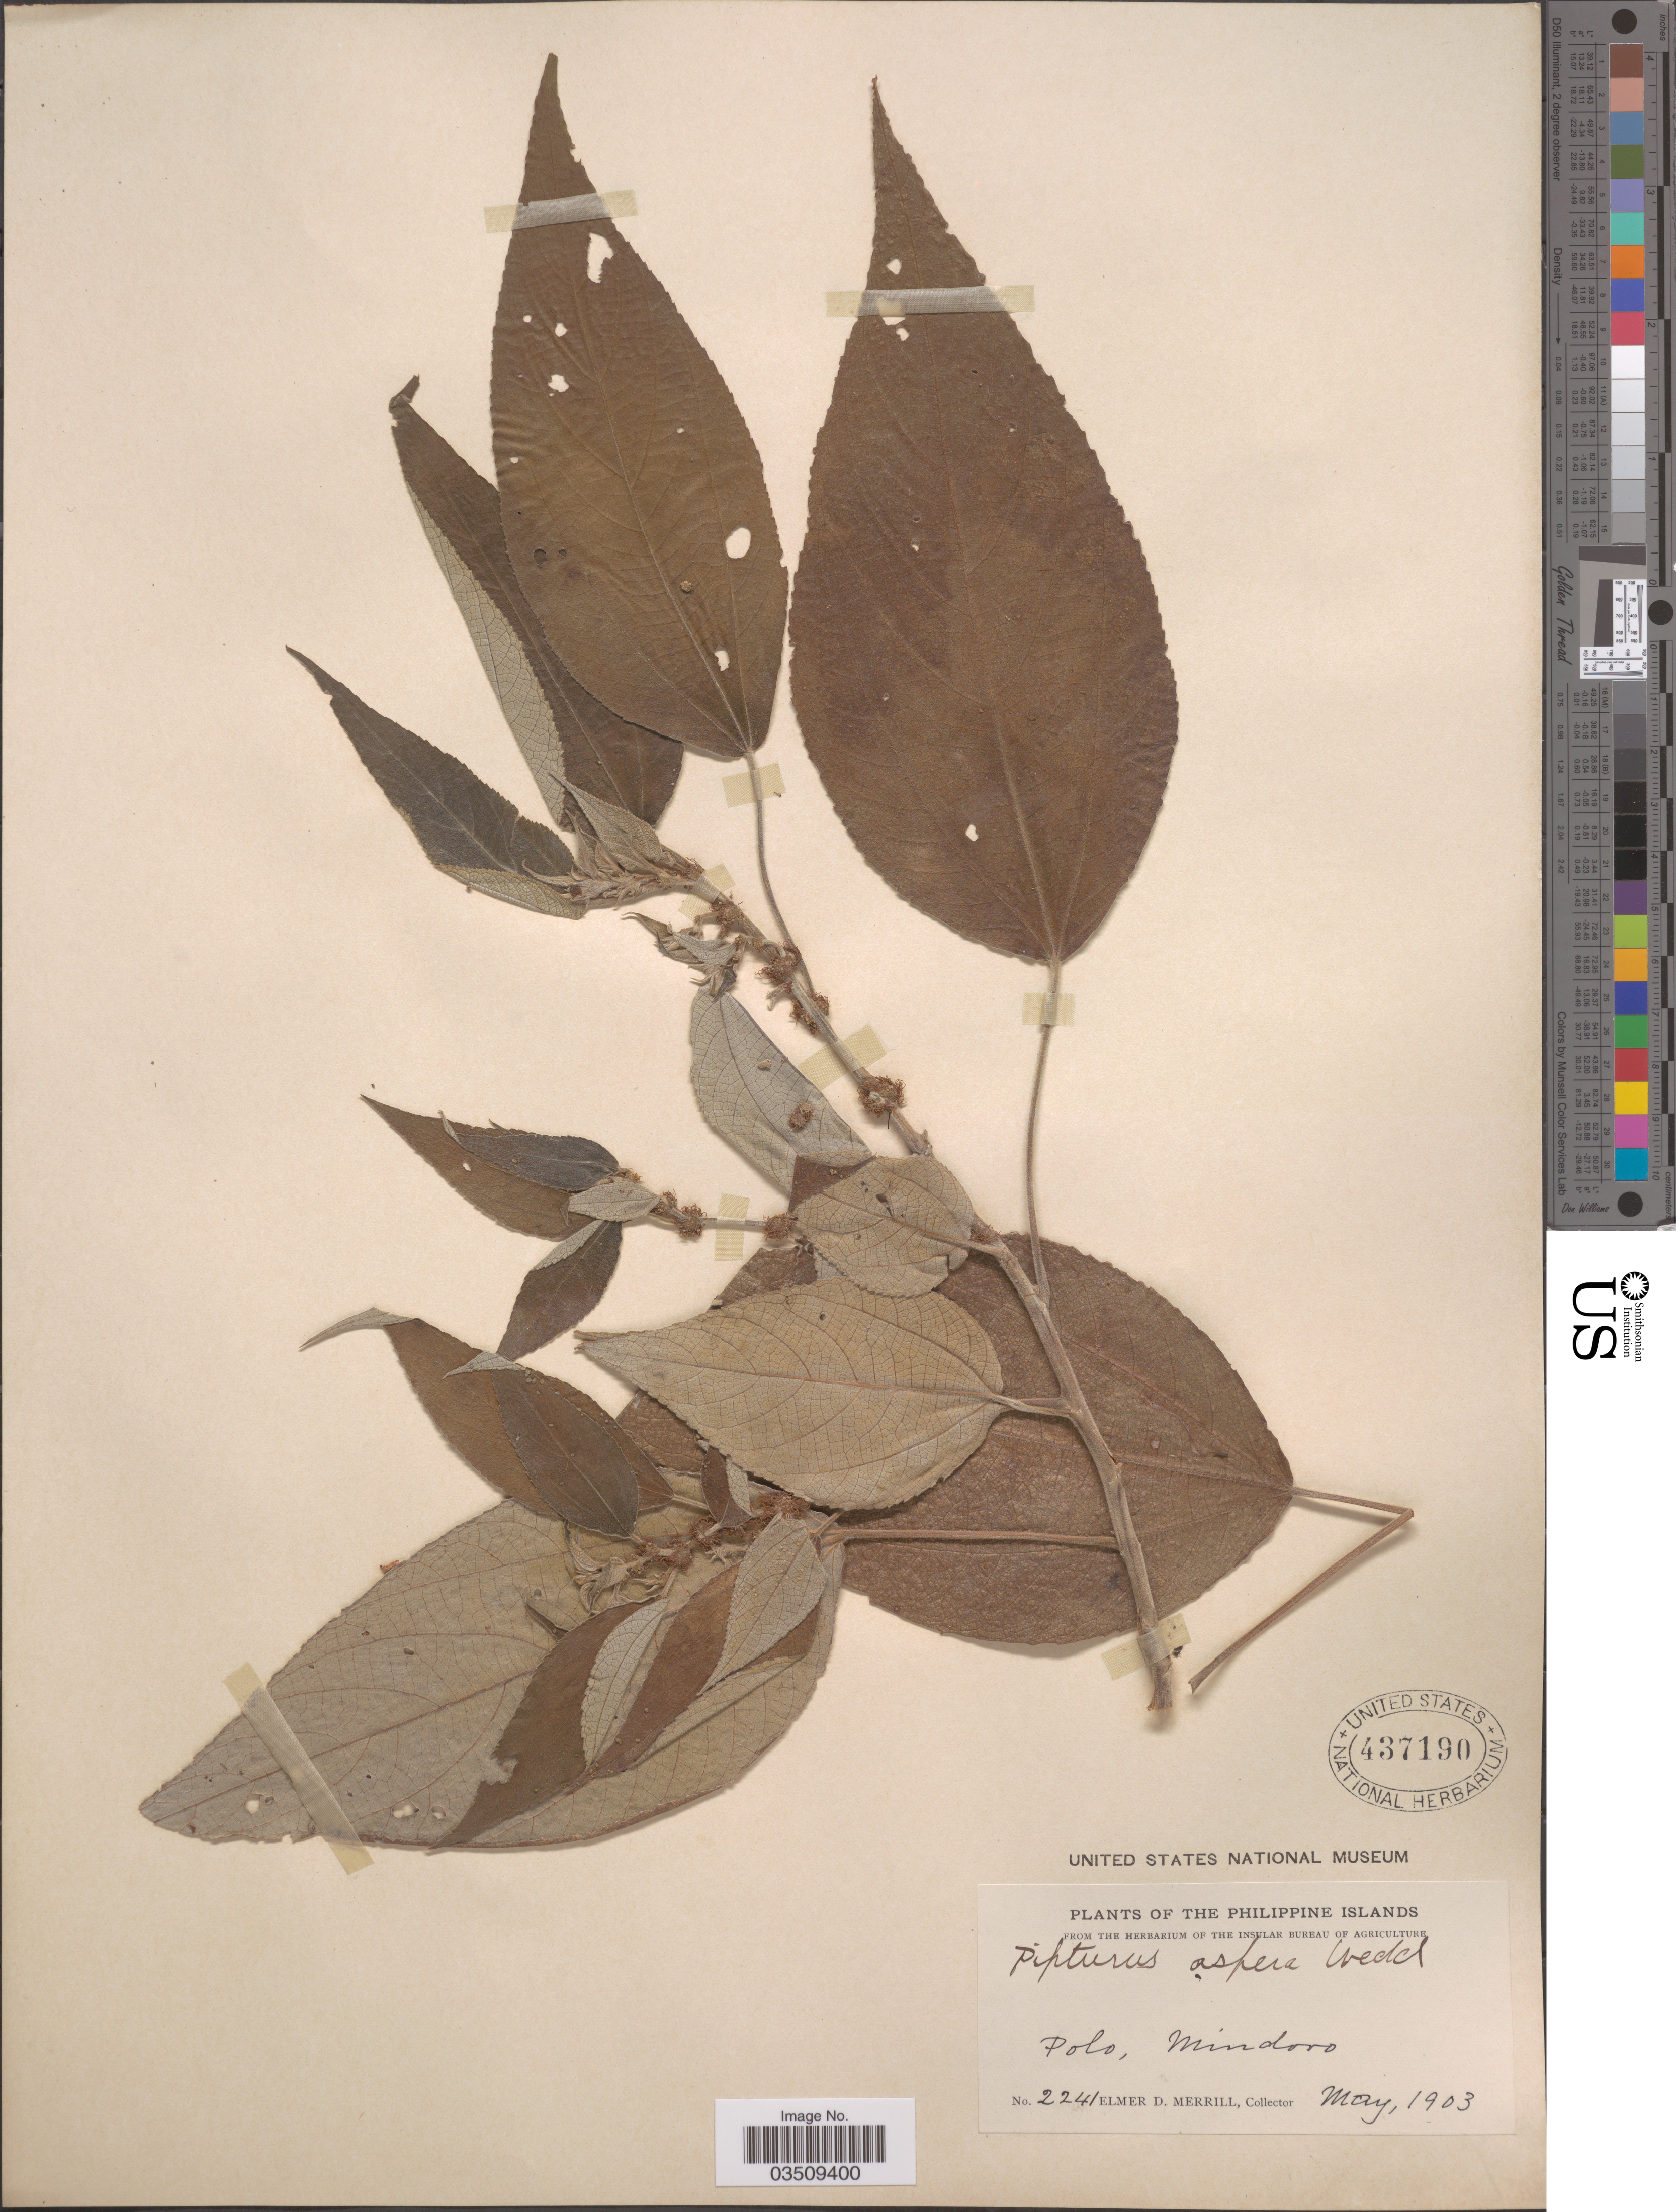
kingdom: Plantae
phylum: Tracheophyta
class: Magnoliopsida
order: Rosales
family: Urticaceae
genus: Pipturus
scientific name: Pipturus arborescens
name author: (Link) C.B. Rob.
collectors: E. D. Merrill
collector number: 2241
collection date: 1903-05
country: Philippines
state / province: Mimaropa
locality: Polo, Mindoro.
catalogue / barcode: US 437190